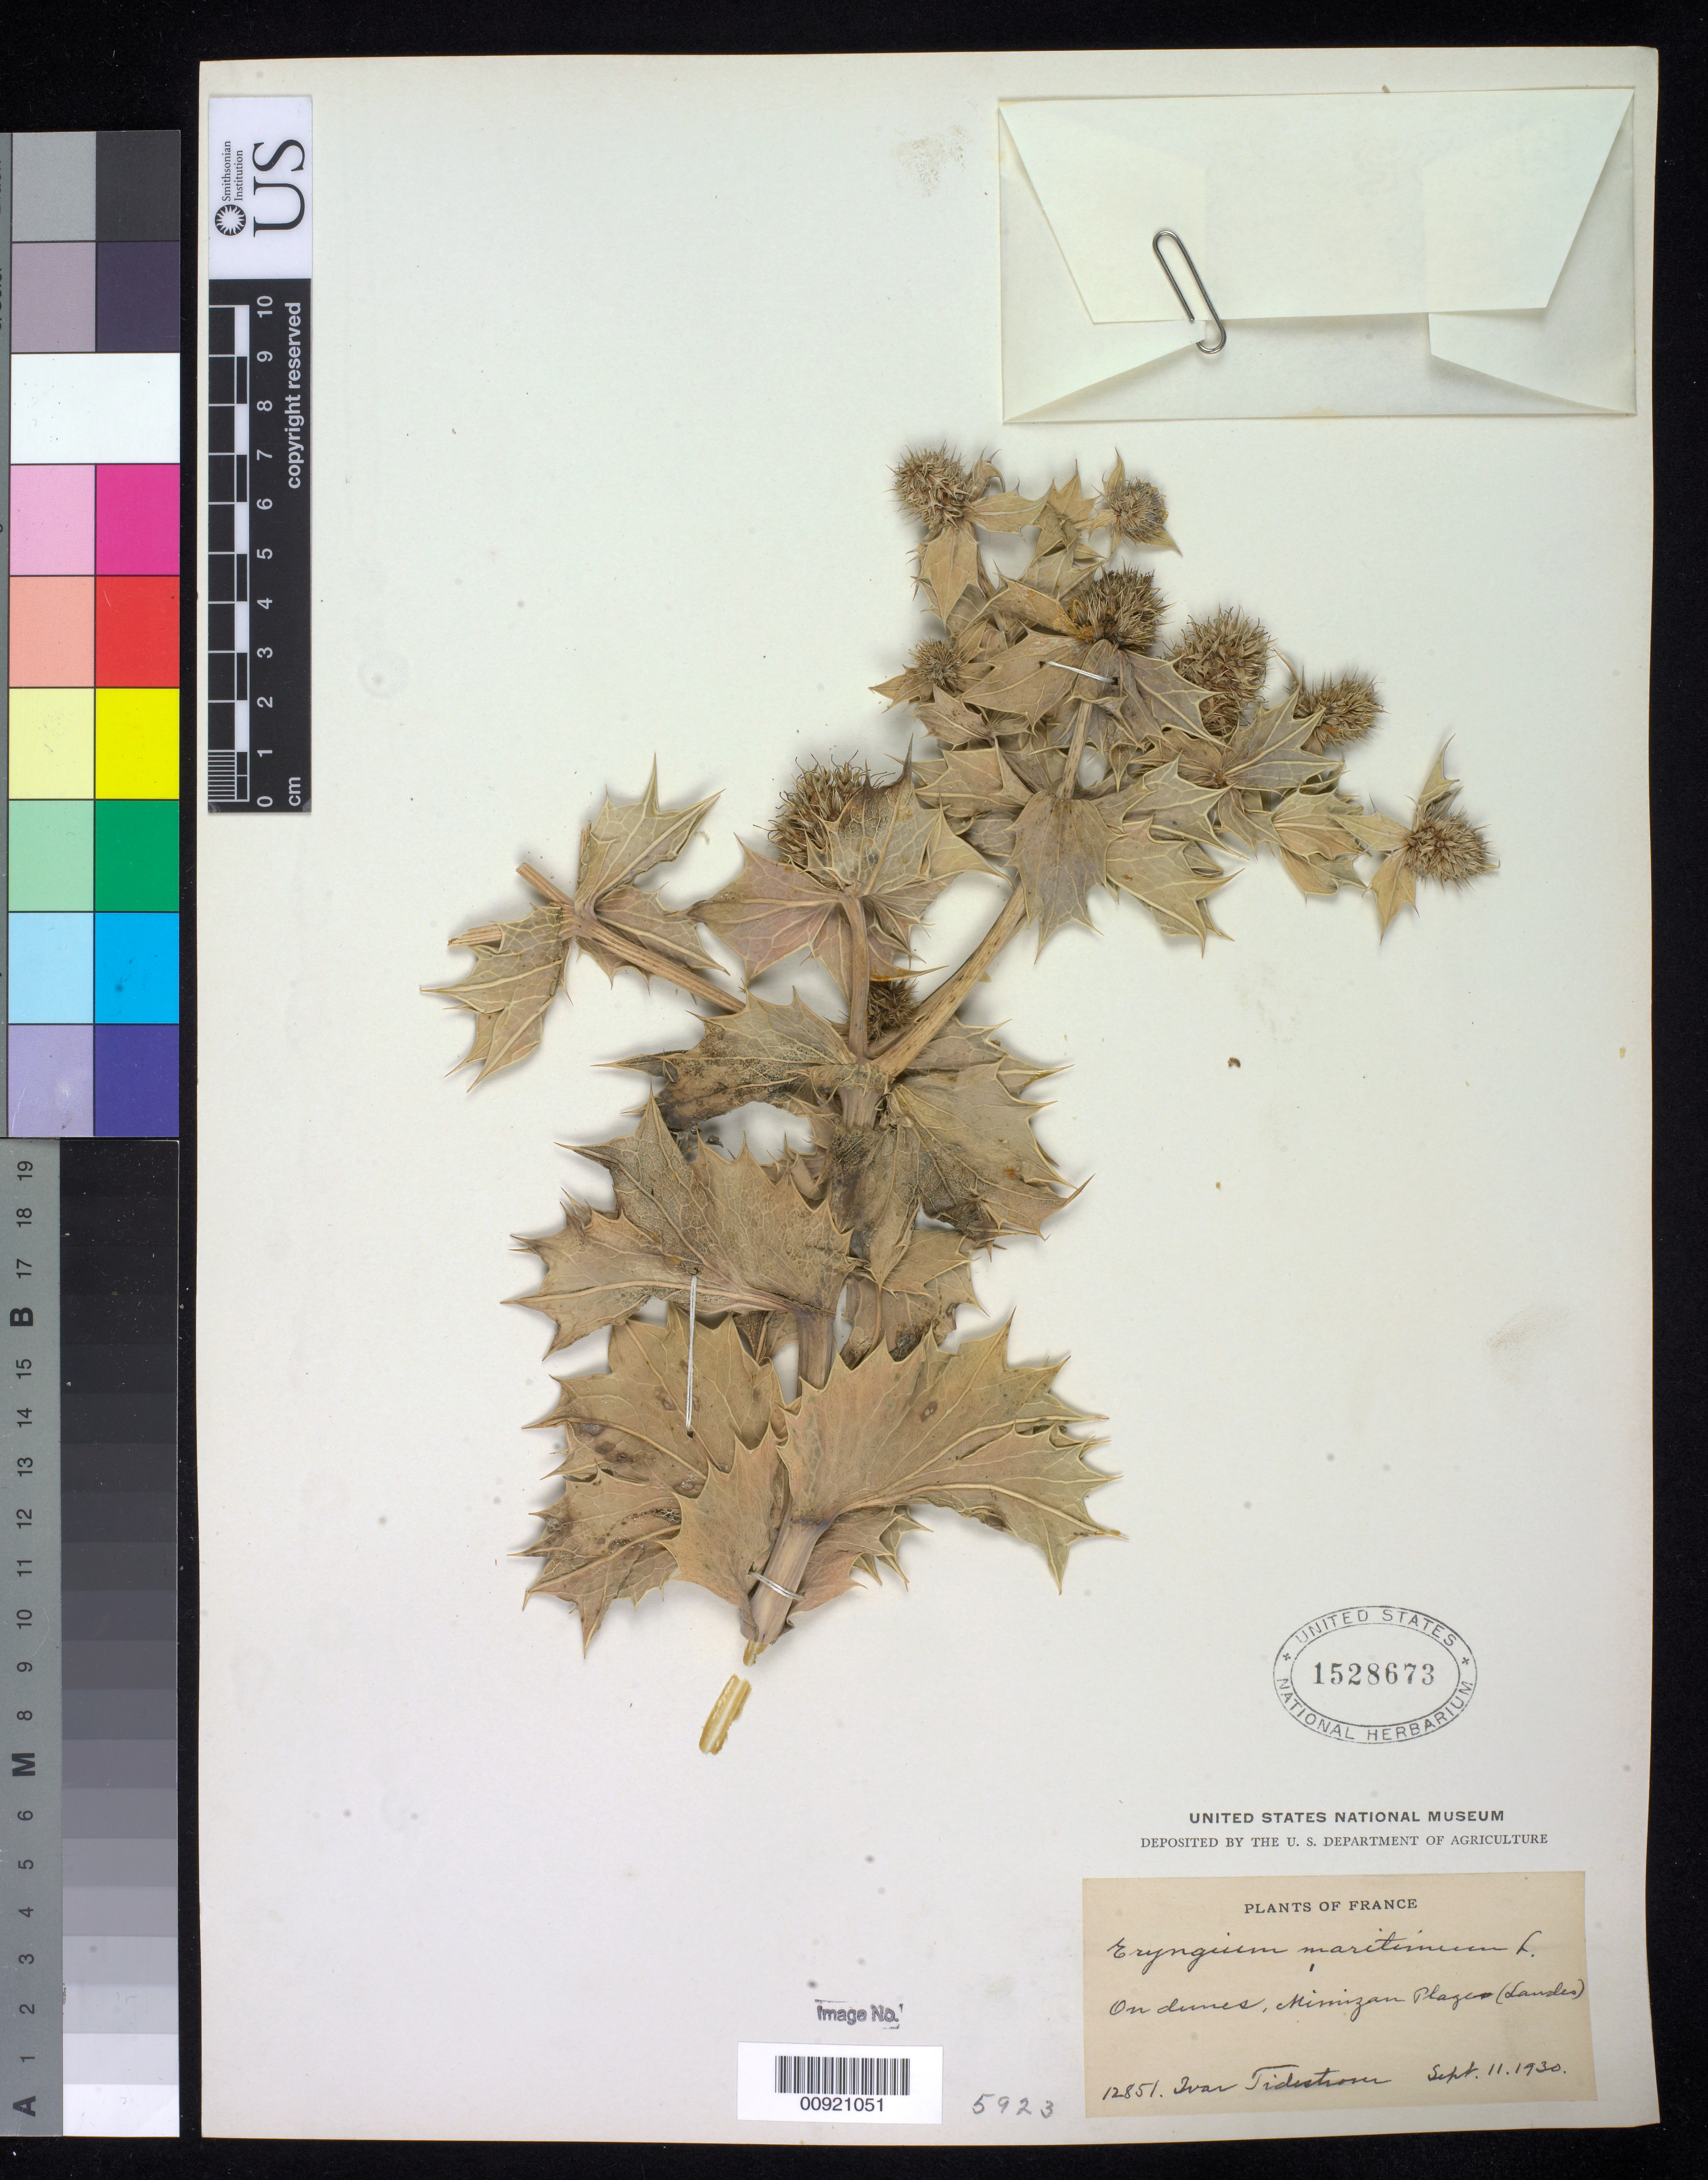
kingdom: Plantae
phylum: Tracheophyta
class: Magnoliopsida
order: Apiales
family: Apiaceae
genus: Eryngium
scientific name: Eryngium maritimum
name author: L.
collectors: I. F. Tidestrom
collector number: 12851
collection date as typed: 11 Sep 1930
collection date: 1930-09-11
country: France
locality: On dunes, Mimizan Plaze (Landes)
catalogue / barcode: US 1528673